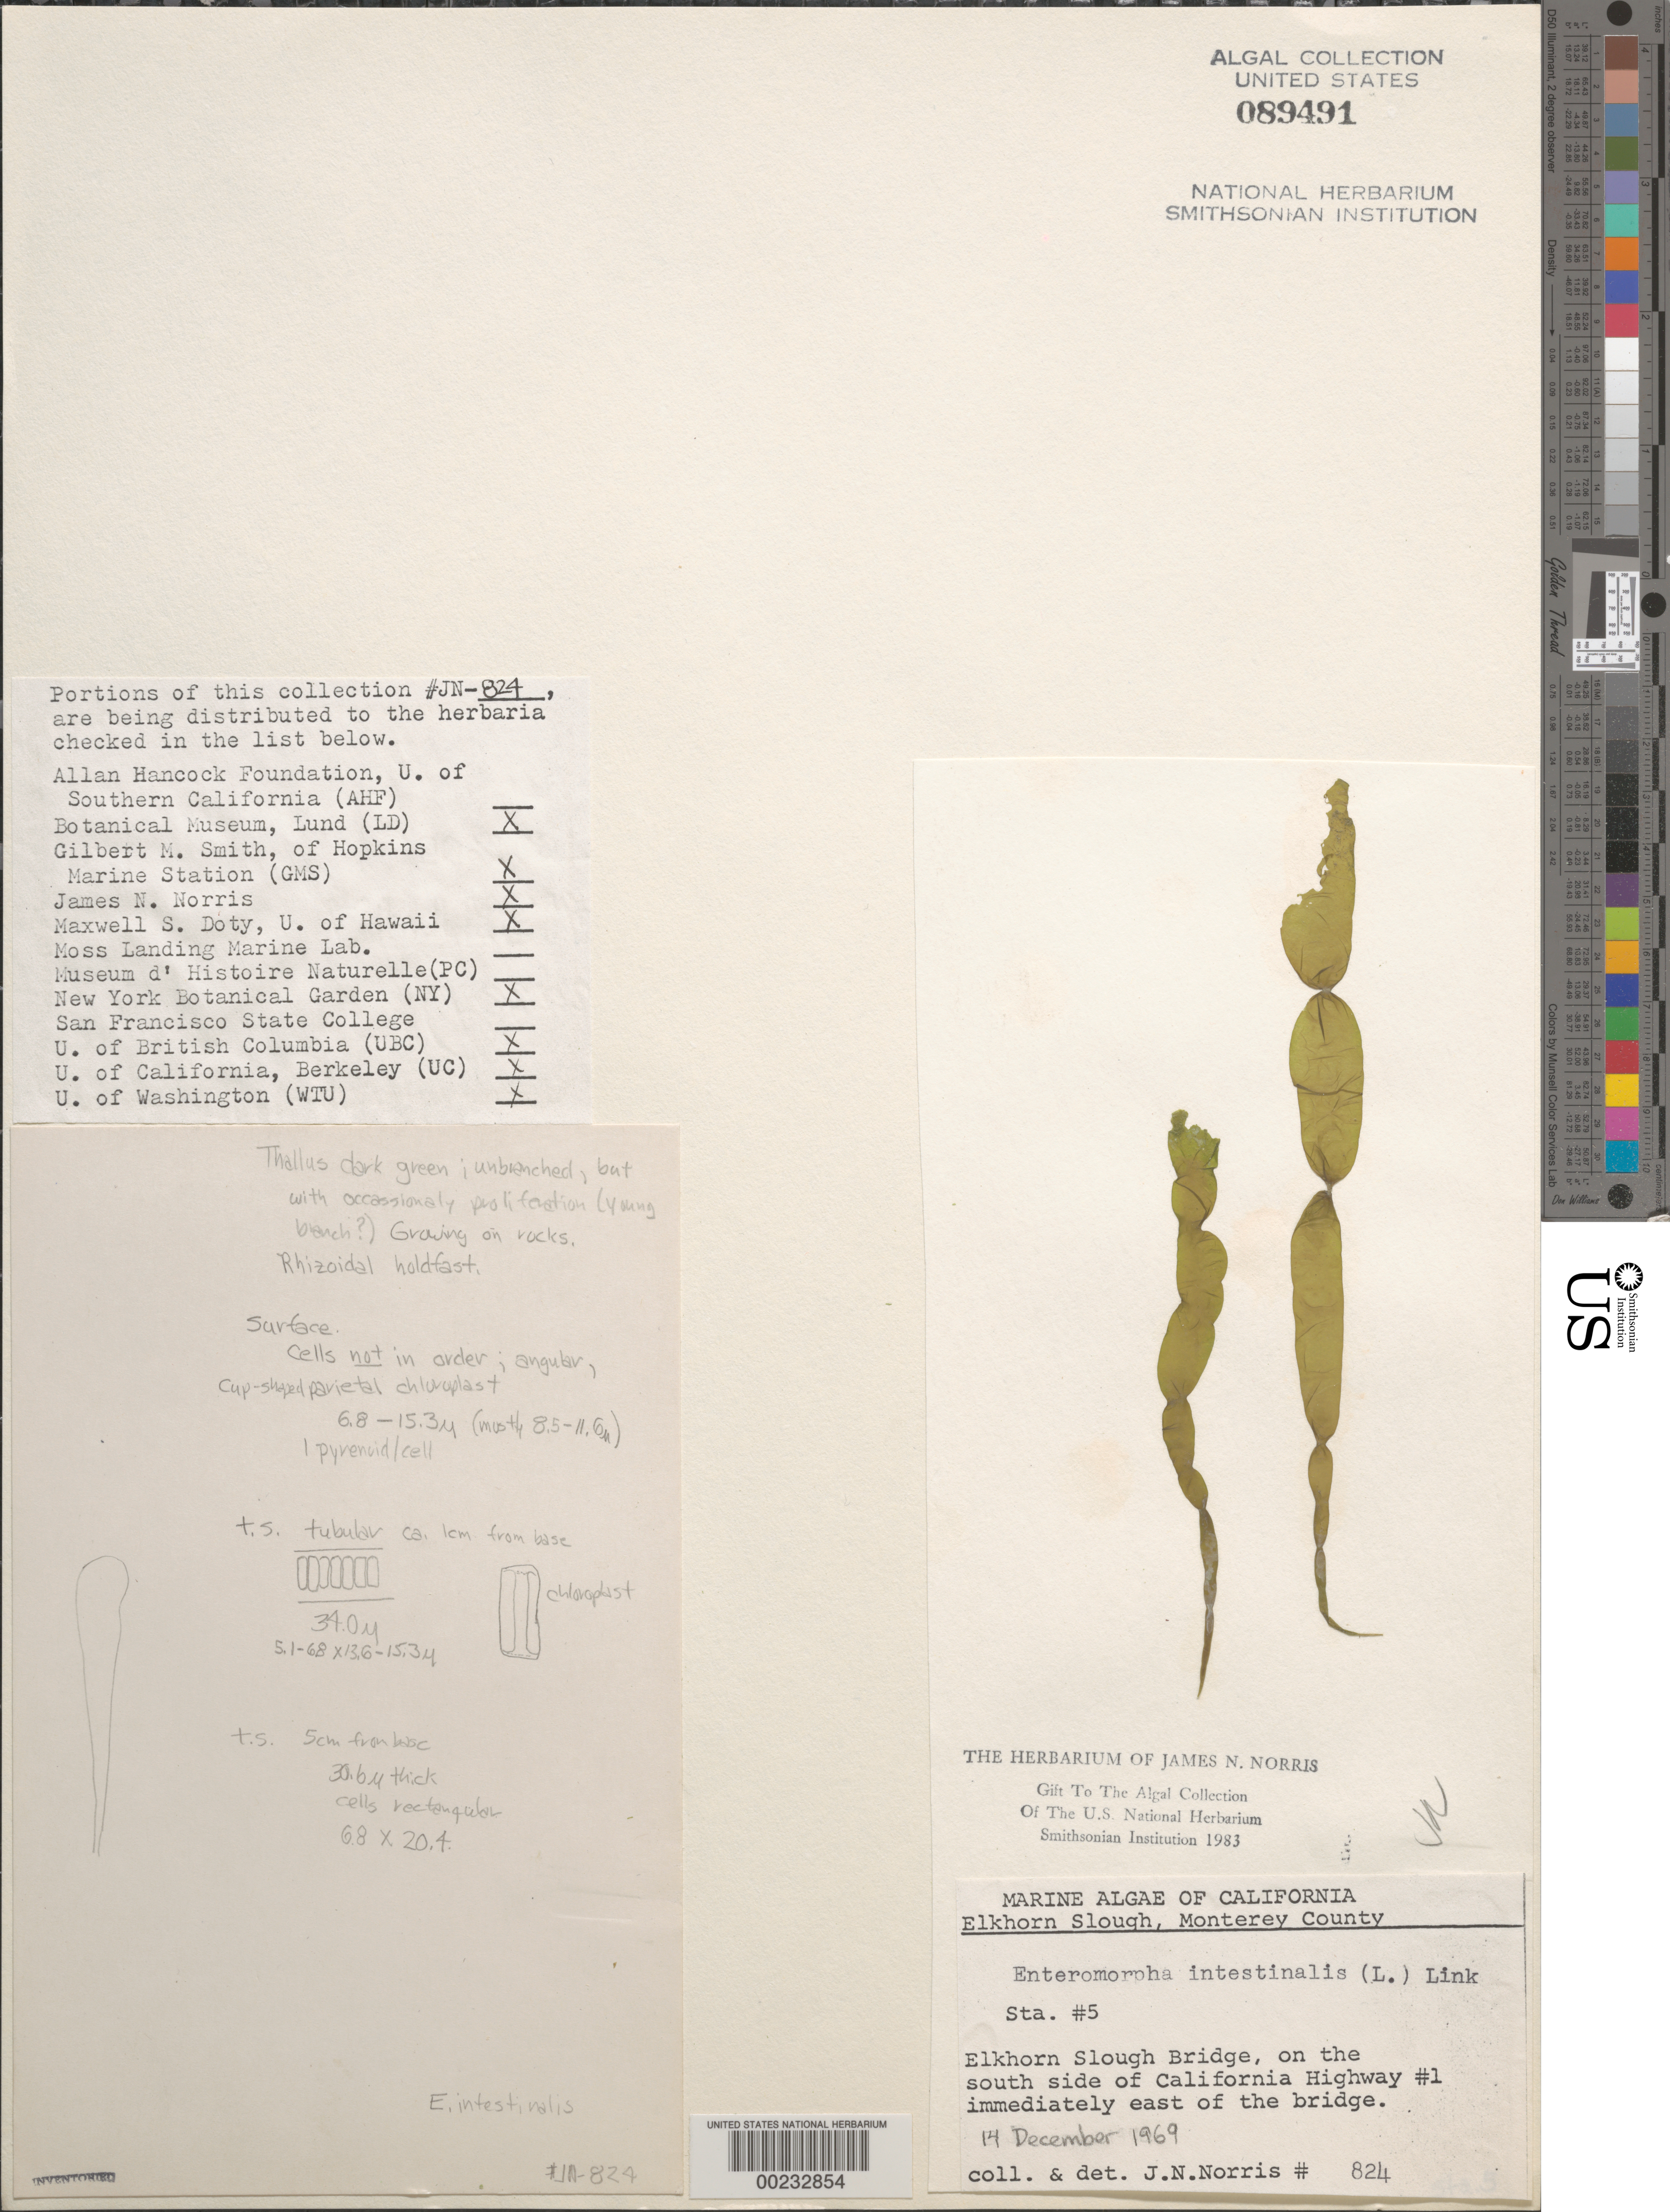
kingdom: Plantae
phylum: Chlorophyta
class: Ulvophyceae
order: Ulvales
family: Ulvaceae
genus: Ulva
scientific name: Ulva intestinalis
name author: L.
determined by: Algae name updating Project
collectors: J. N. Norris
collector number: JN-824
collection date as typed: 14 Dec 1969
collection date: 1969-12-14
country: United States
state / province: California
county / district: Monterey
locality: Elkhorn Slough, Elkhorn Slough Bridge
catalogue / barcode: US 89491